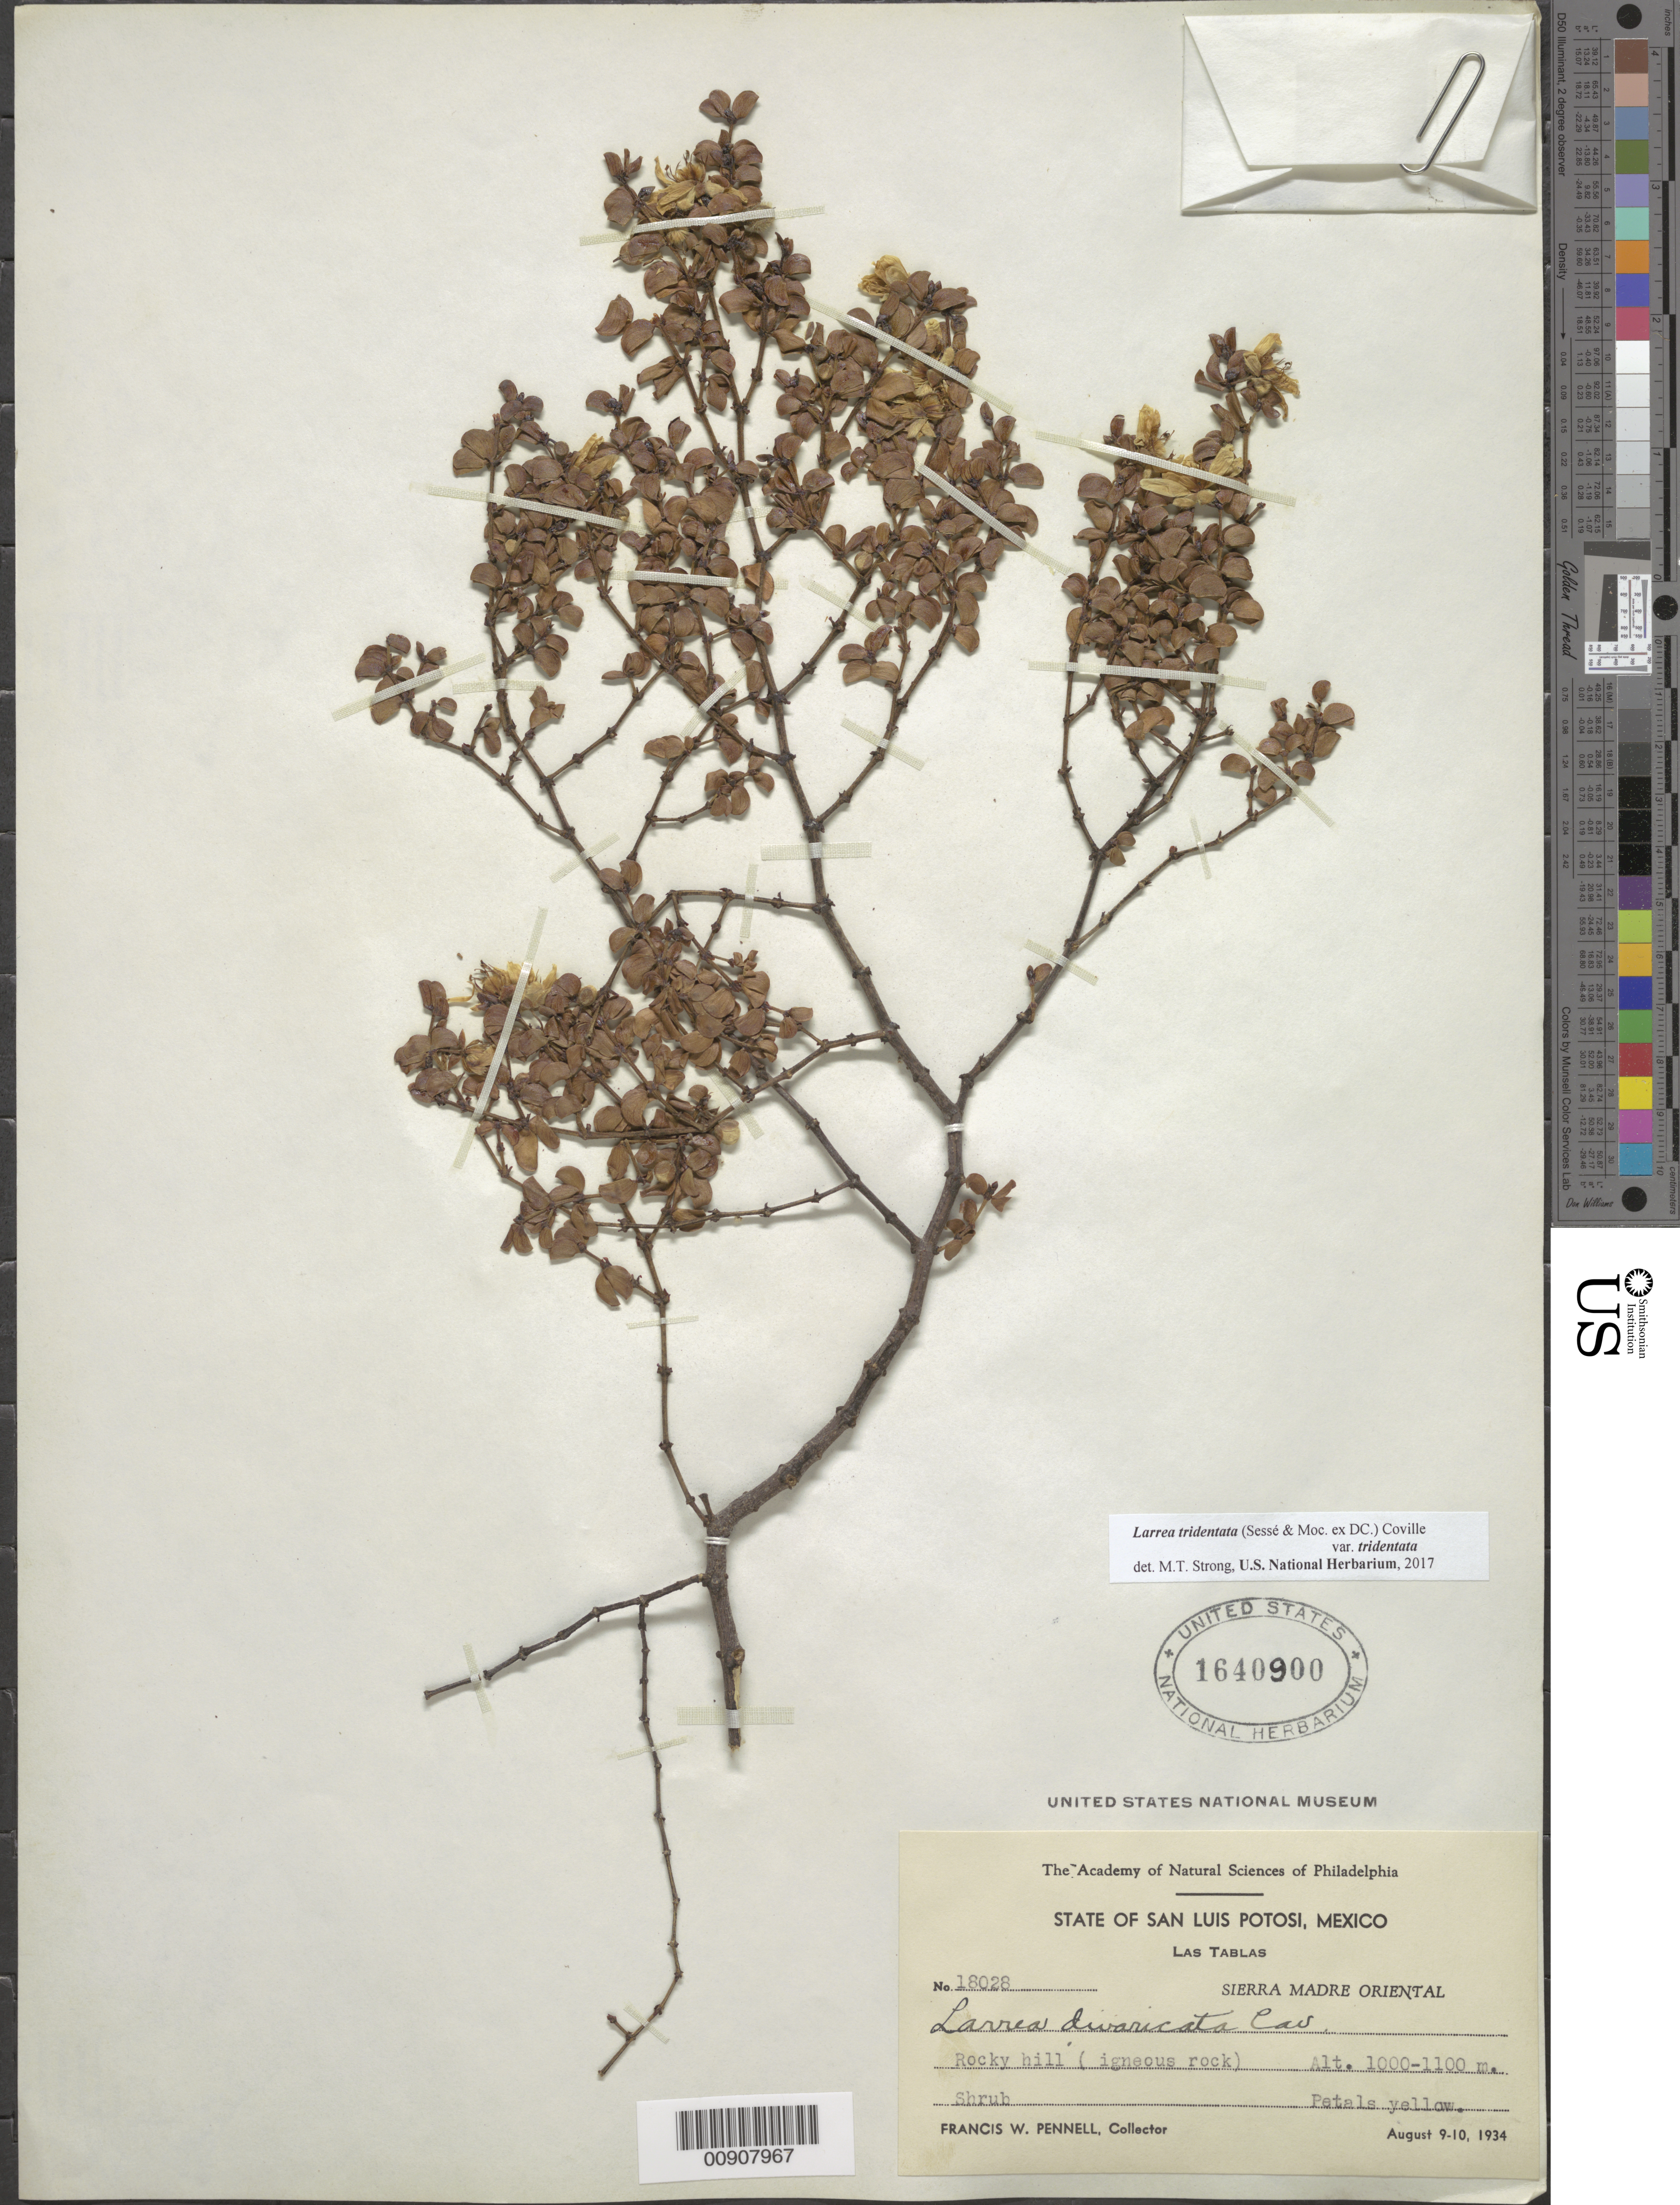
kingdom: Plantae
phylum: Tracheophyta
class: Magnoliopsida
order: Zygophyllales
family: Zygophyllaceae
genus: Larrea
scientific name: Larrea tridentata var. tridentata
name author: (Sessé & Moc. ex DC.) Coville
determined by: Strong, M. T., (US), Smithsonian Institution - National Museum of Natural History (UNITED STATES)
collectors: F. W. Pennell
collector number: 18028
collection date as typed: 09 Aug 1934 to 10 Aug 1934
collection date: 1934-08-09/1934-08-10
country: Mexico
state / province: San Luis Potosí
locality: Las Tablas, State of San Luis Potosí. Sierra Madre Oriental.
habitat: Rocky hill (igneous rock)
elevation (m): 1100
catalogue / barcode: US 1640900